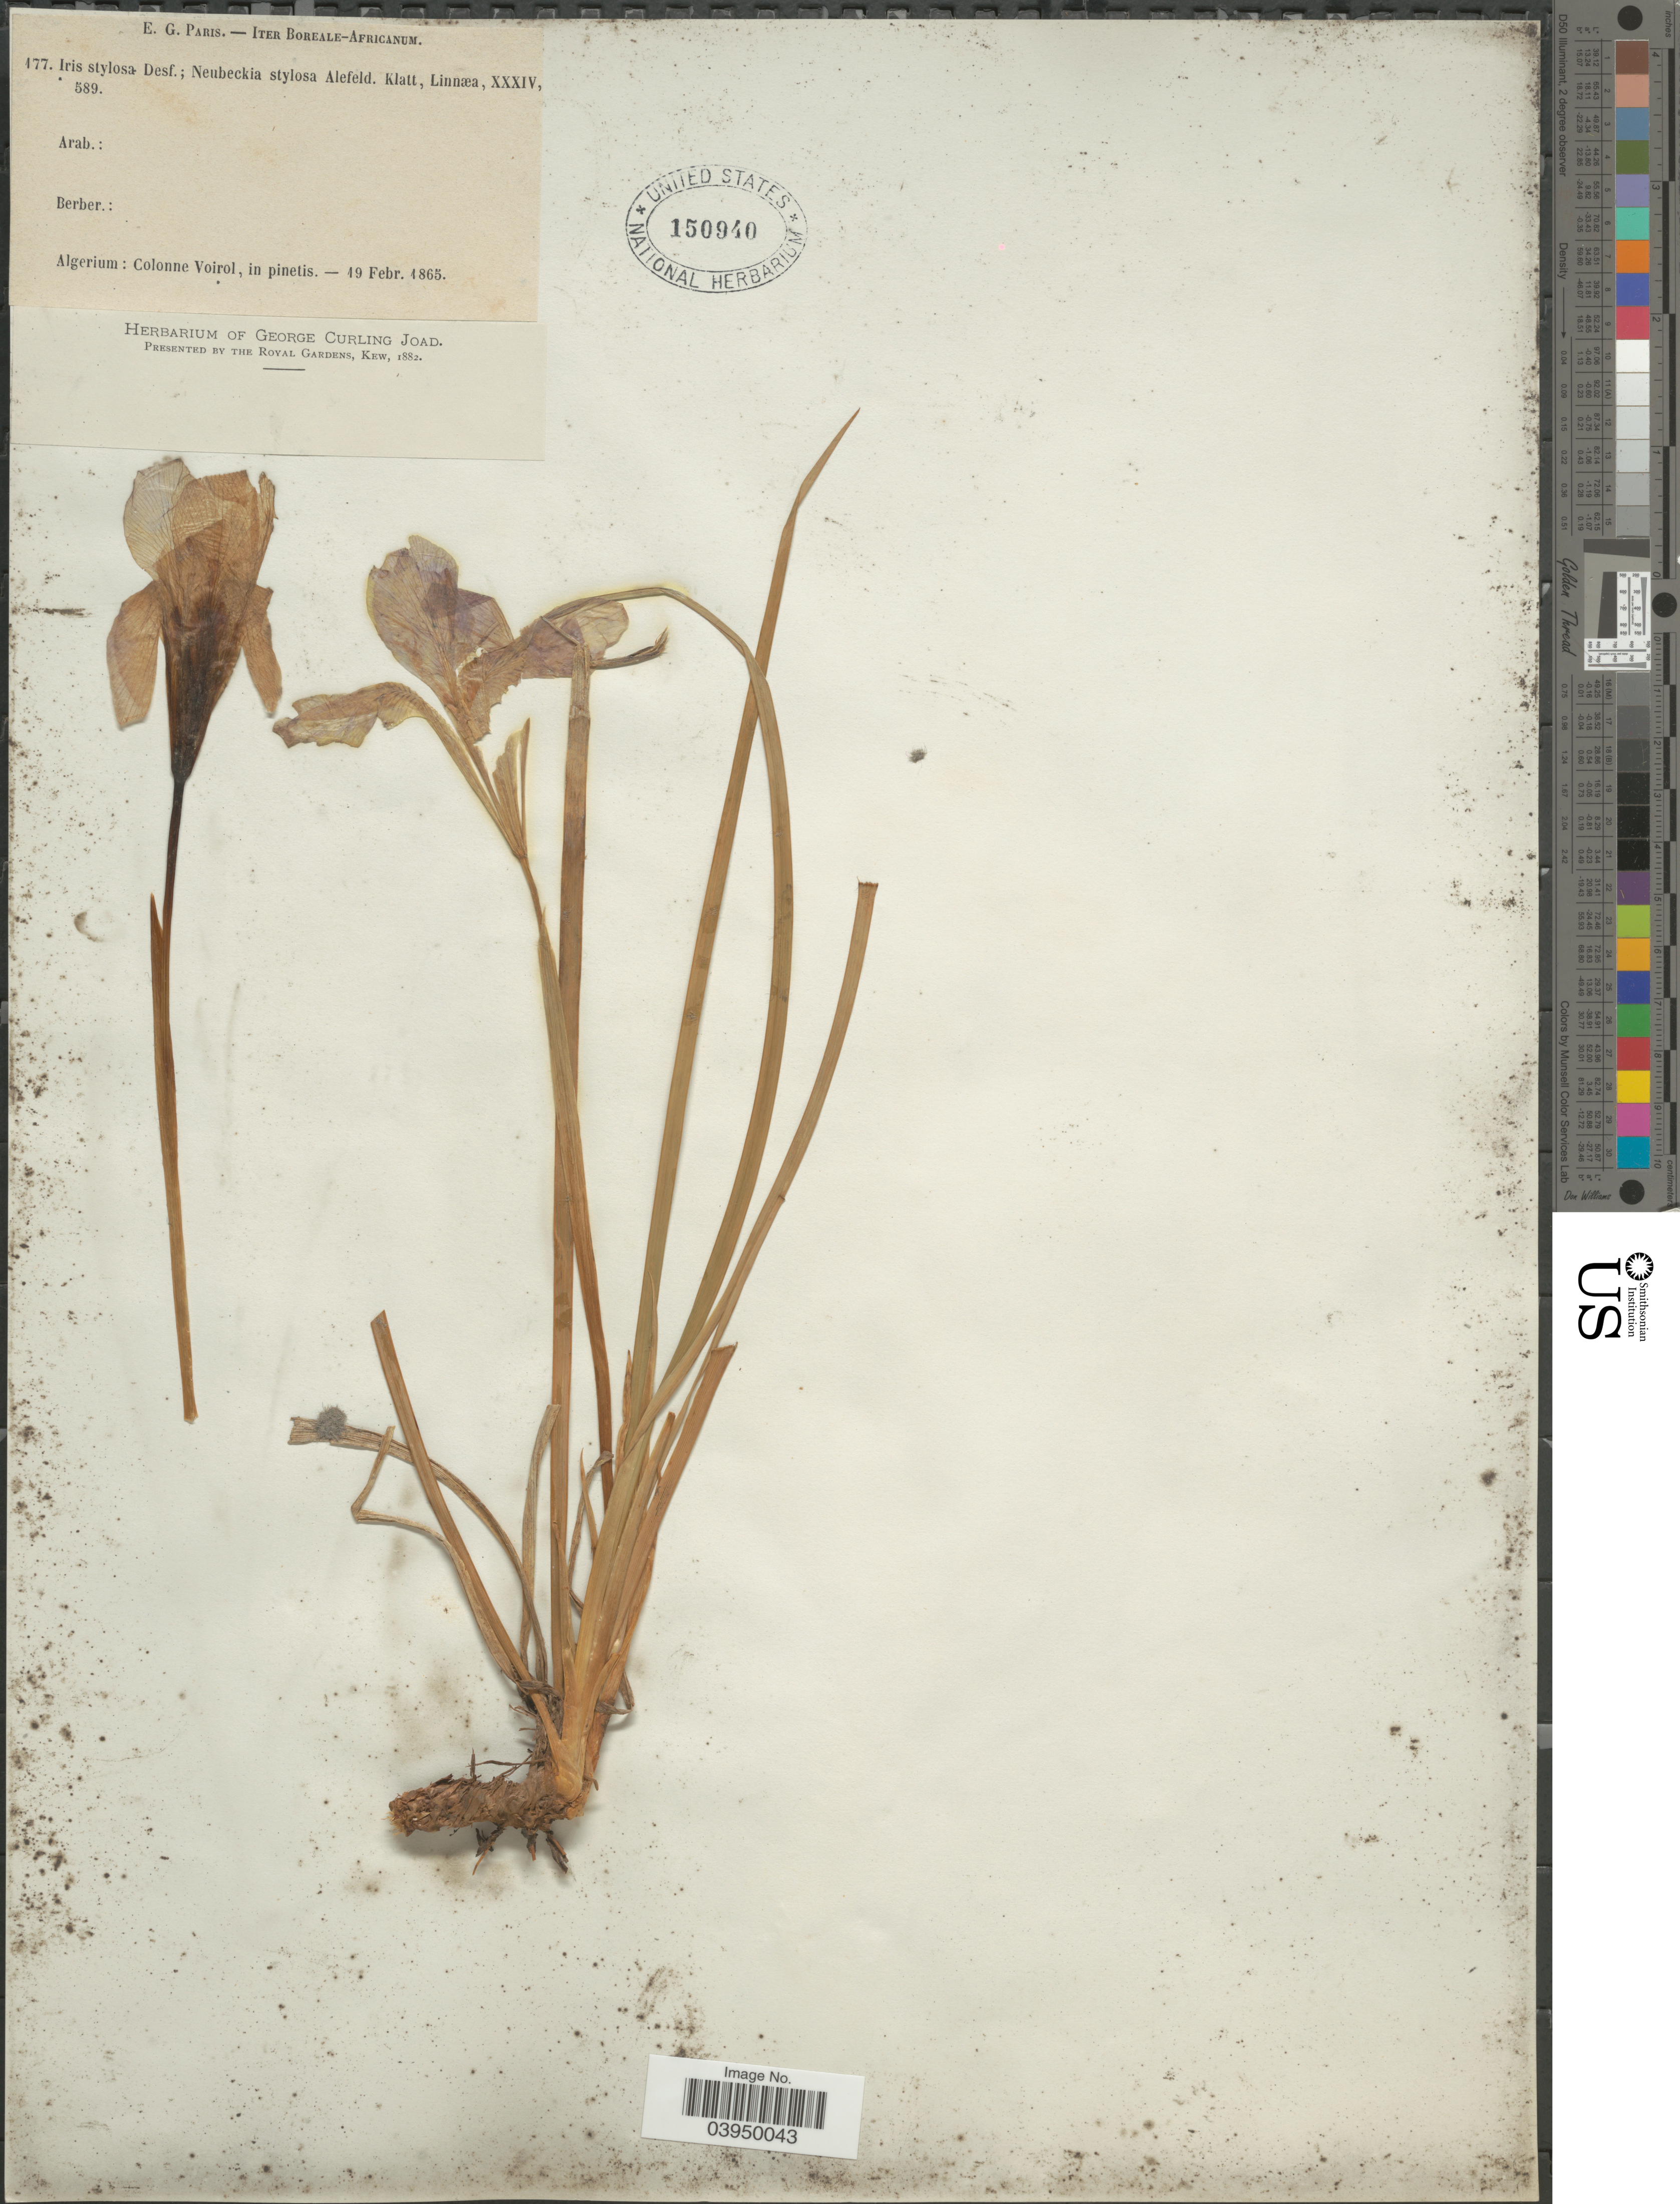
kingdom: Plantae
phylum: Tracheophyta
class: Liliopsida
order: Asparagales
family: Iridaceae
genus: Iris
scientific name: Iris stylosa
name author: Desf.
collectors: Paris, E.G.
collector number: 177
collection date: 1865-02-19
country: Algeria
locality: Algerium: Colonne Voirol, in pinetis.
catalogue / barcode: US 150940